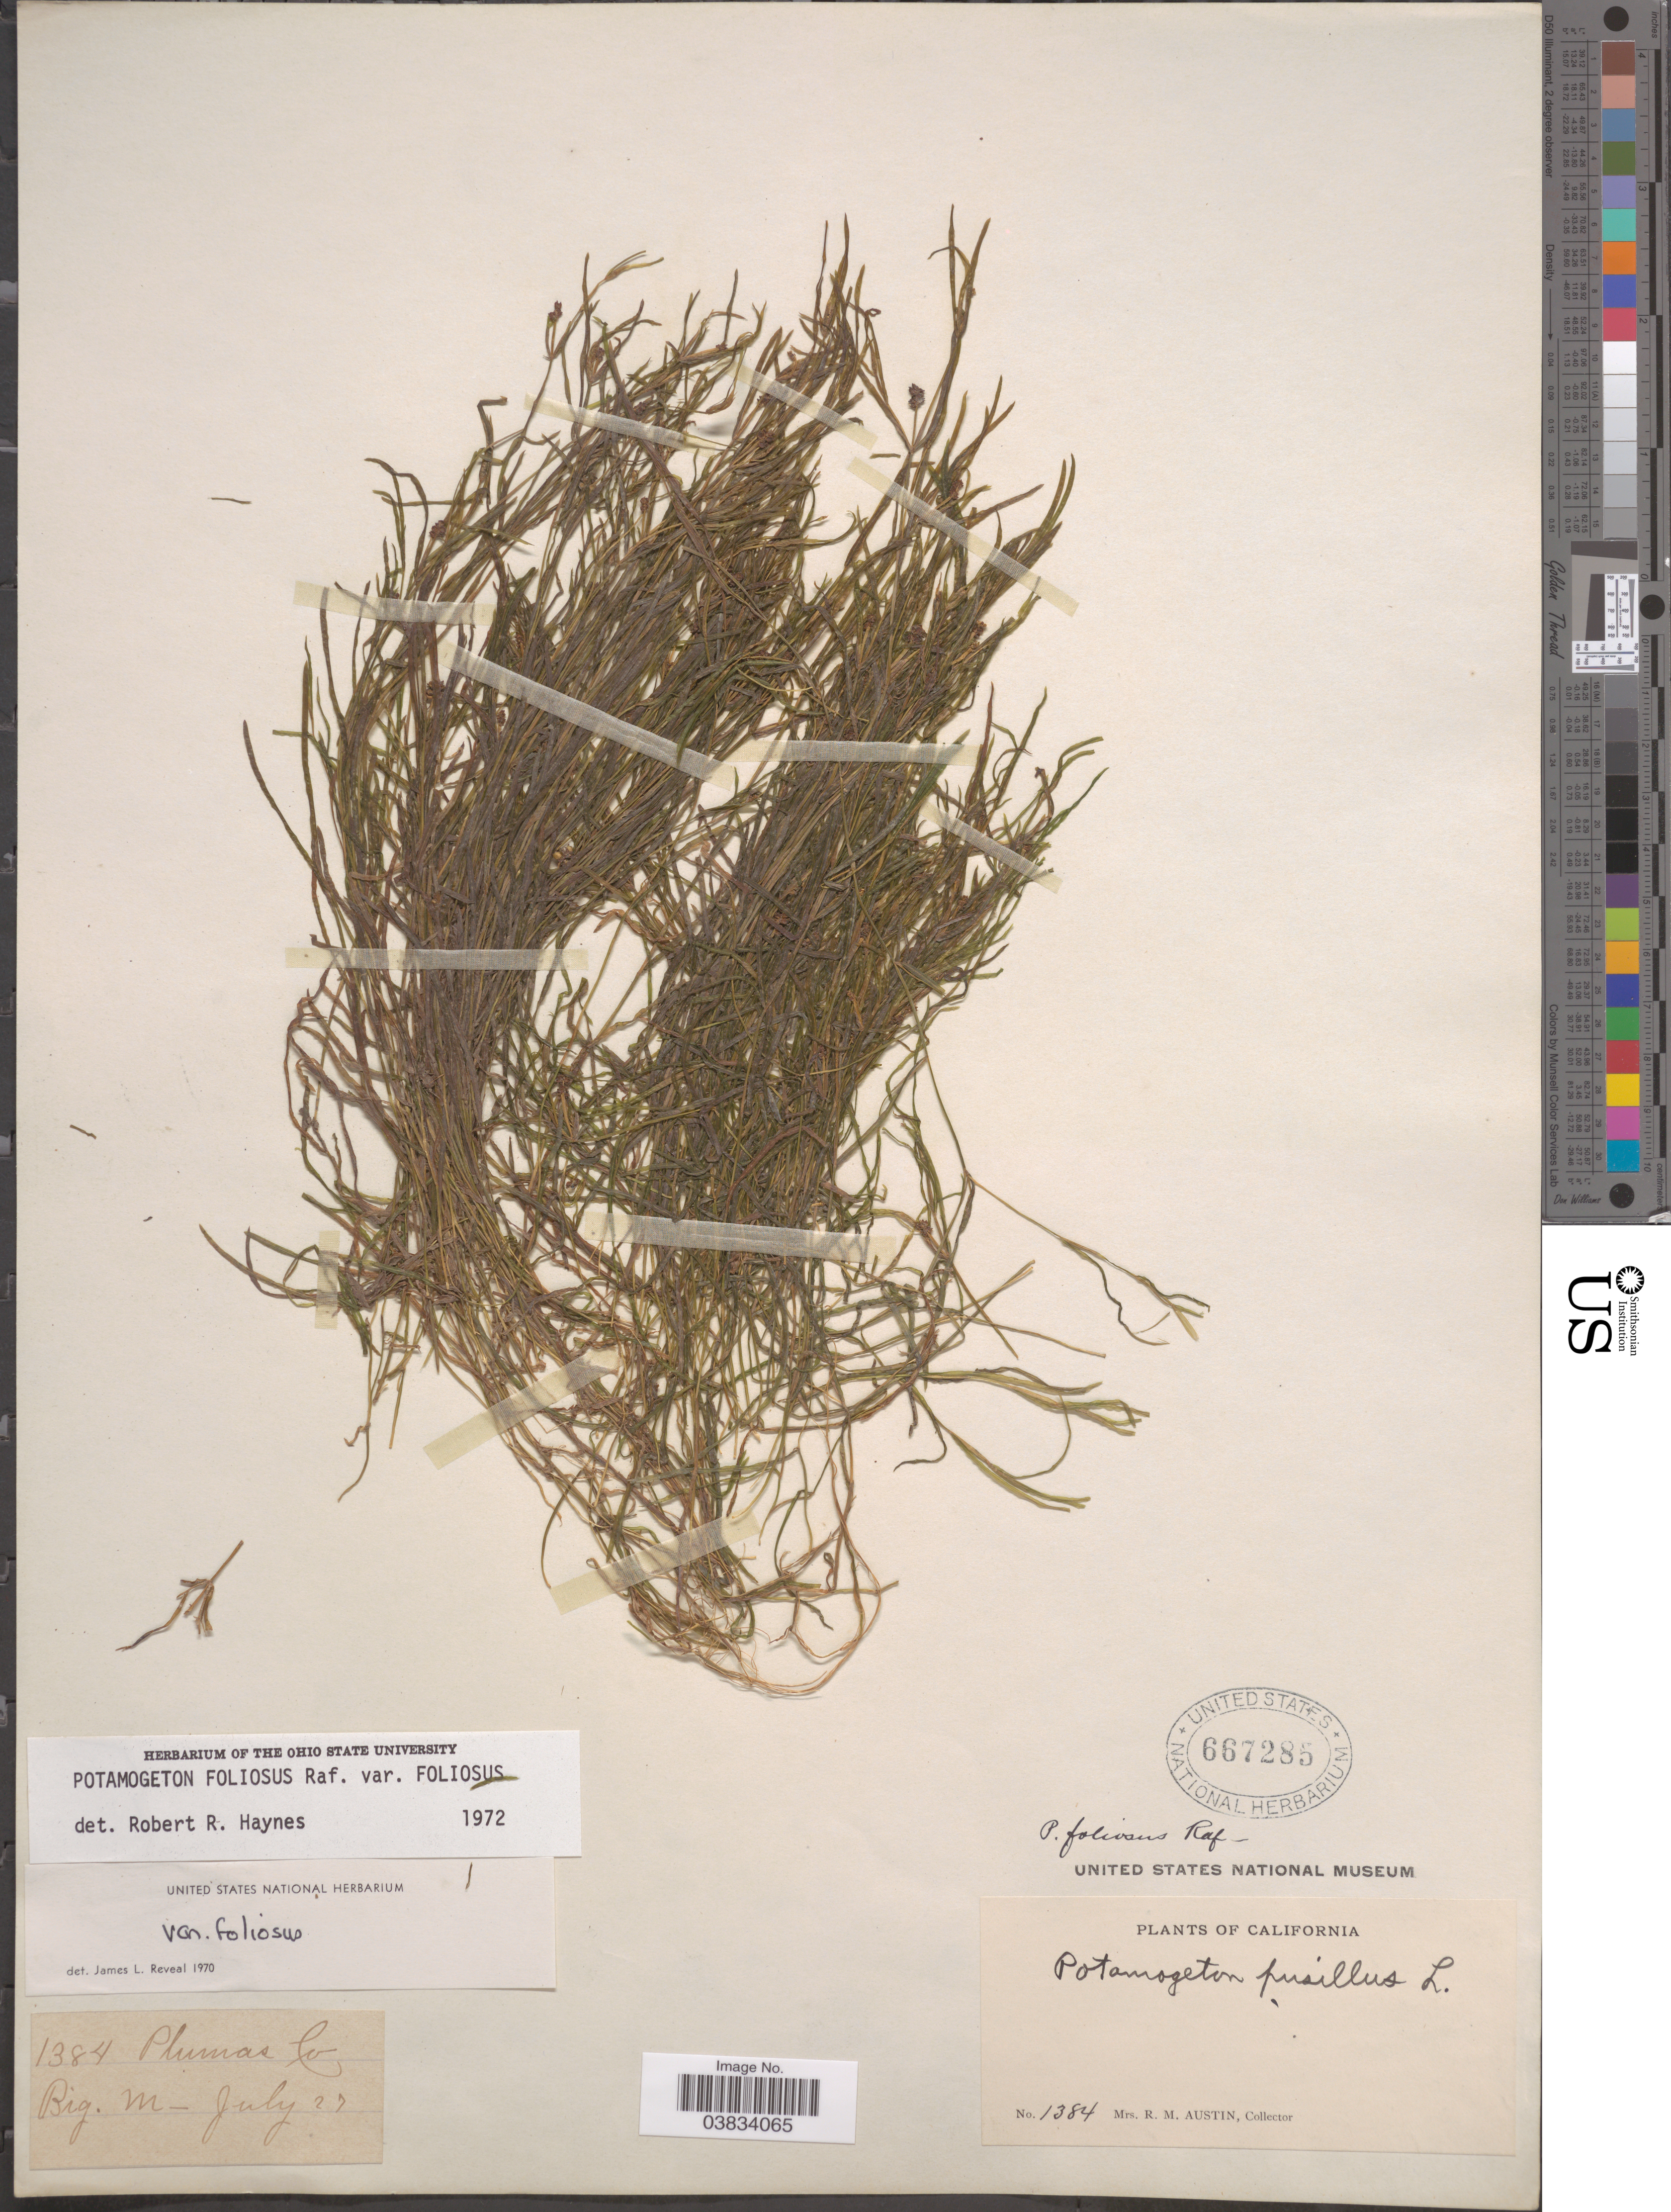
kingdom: Plantae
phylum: Tracheophyta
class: Liliopsida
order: Alismatales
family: Potamogetonaceae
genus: Potamogeton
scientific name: Potamogeton foliosus var. foliosus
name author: Raf.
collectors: R. Austin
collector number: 1384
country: United States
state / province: California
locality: Big. M.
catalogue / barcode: US 667285